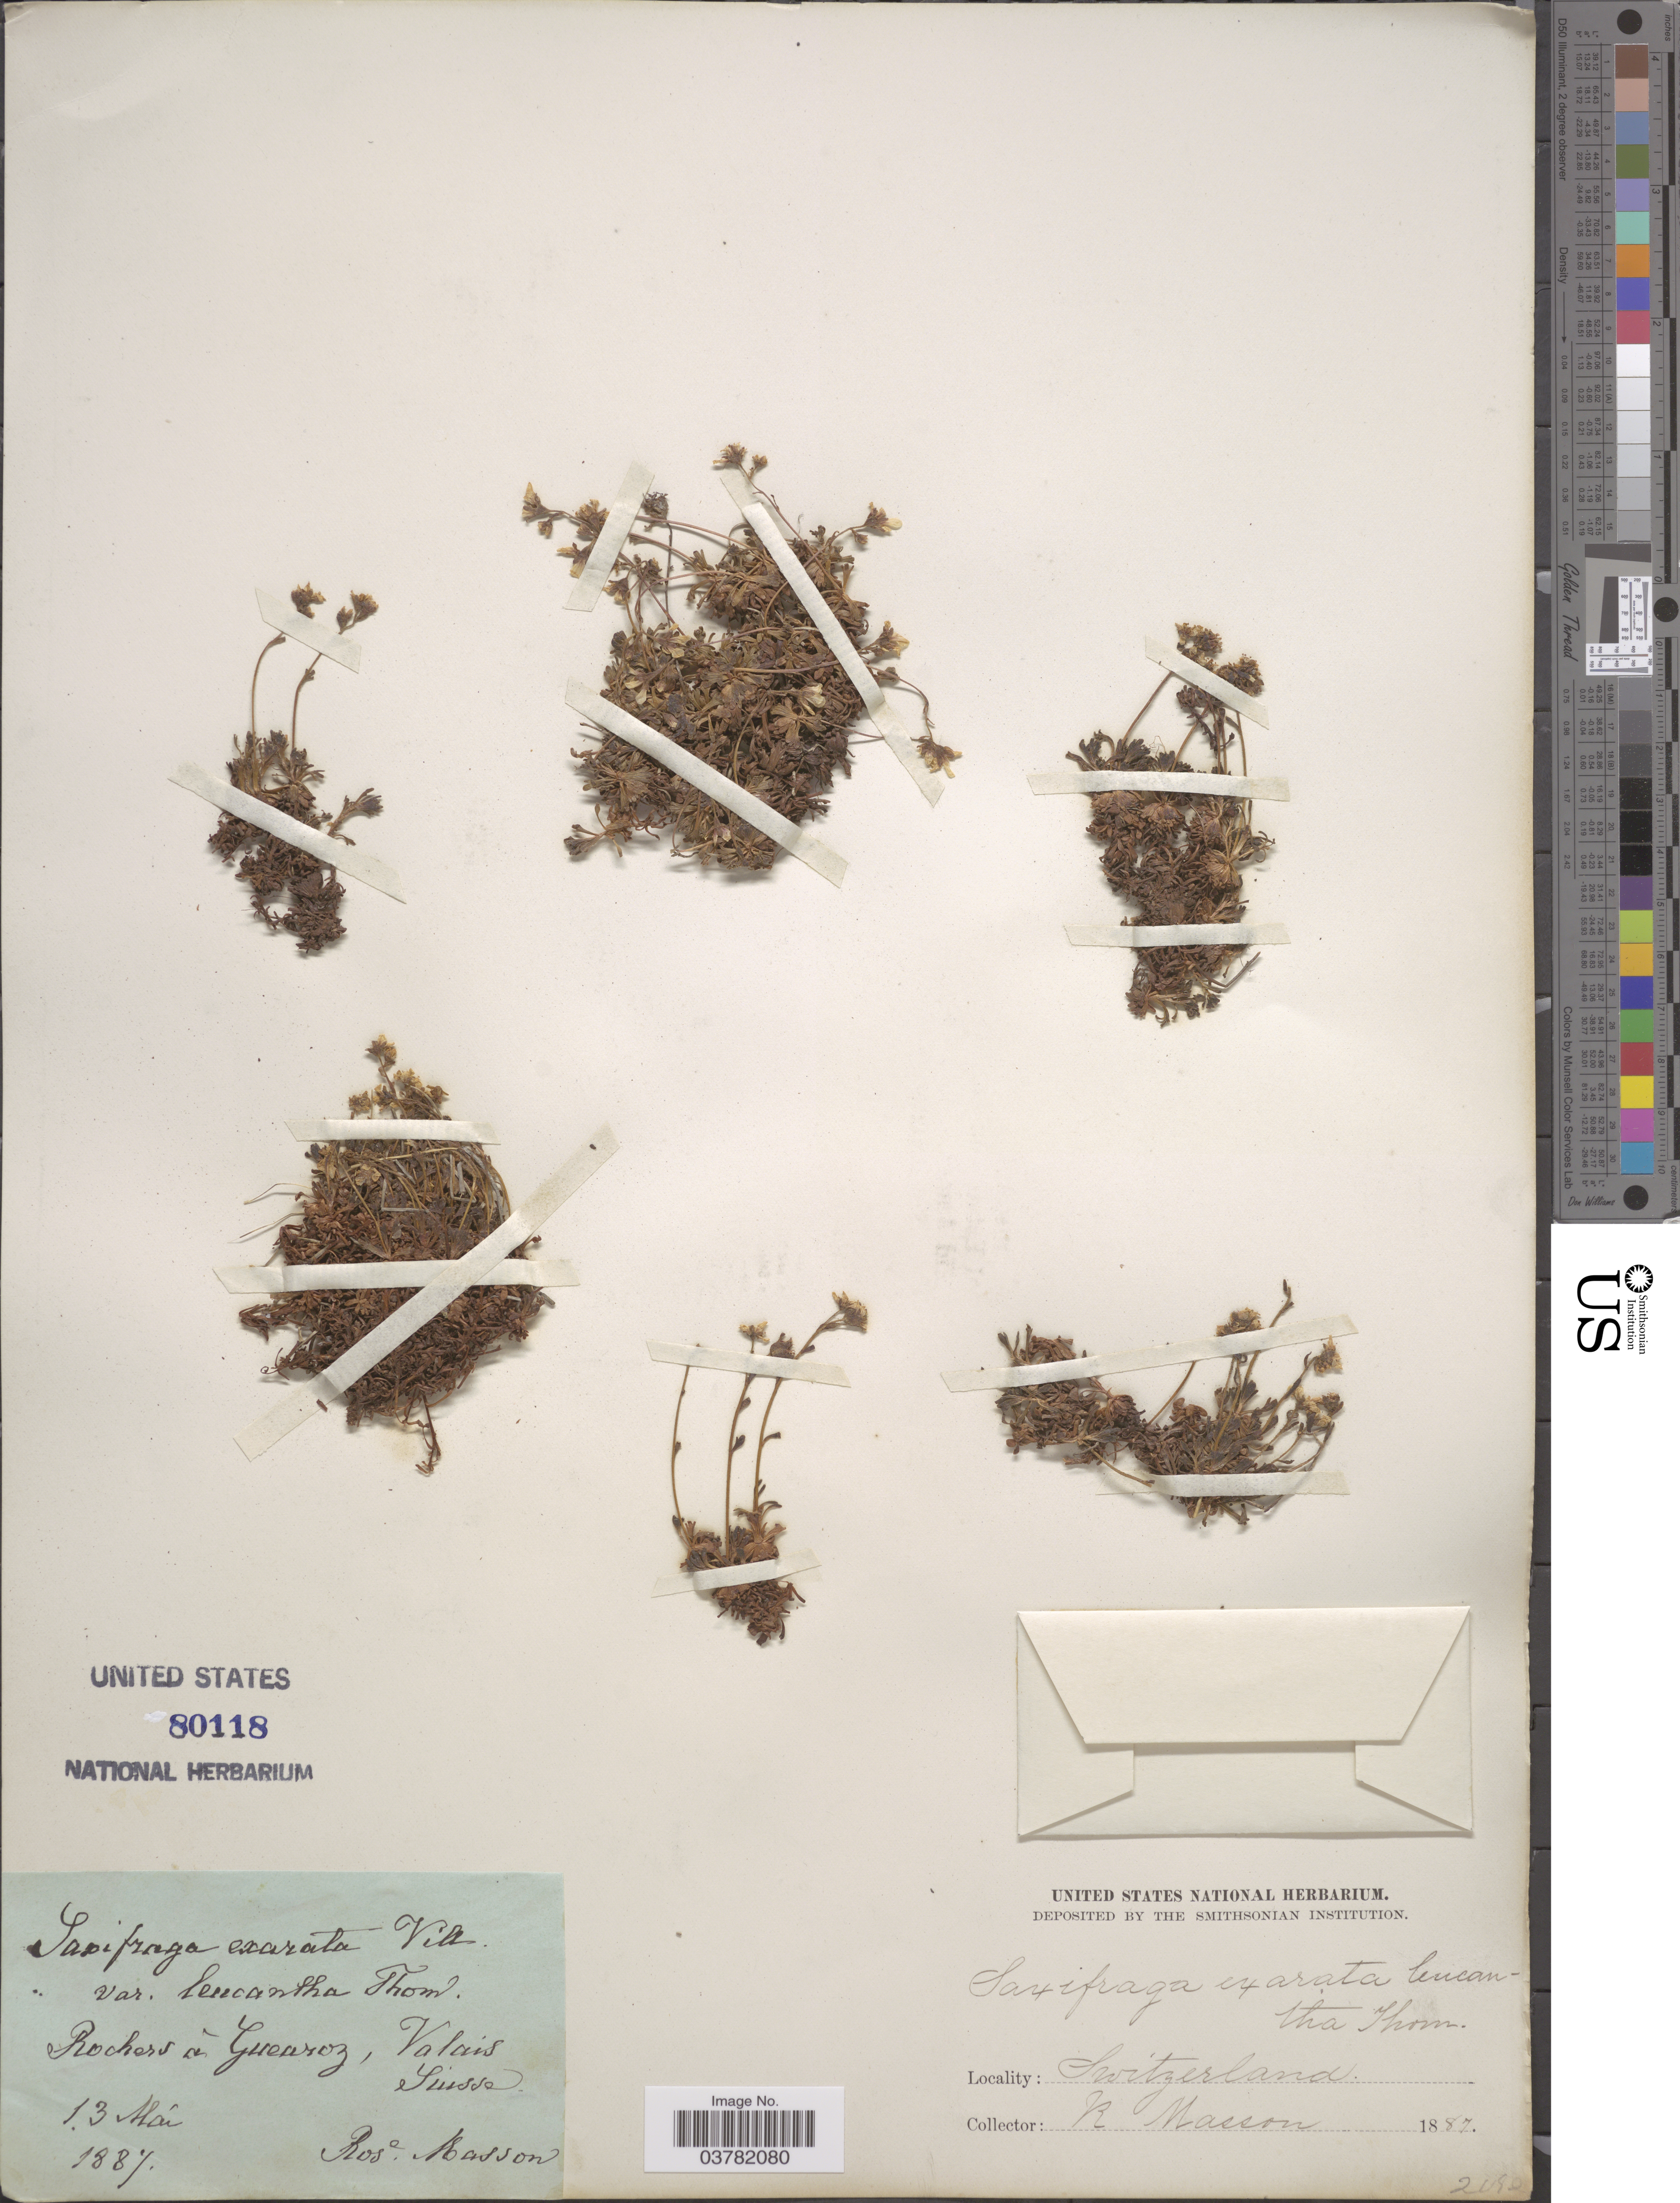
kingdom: Plantae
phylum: Tracheophyta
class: Magnoliopsida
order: Saxifragales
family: Saxifragaceae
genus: Saxifraga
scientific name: Saxifraga caespitosa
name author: L.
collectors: R. Masson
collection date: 1887-05-13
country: Switzerland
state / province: Valais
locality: Rochers á Guearoz, Suisse.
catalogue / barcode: US 80118